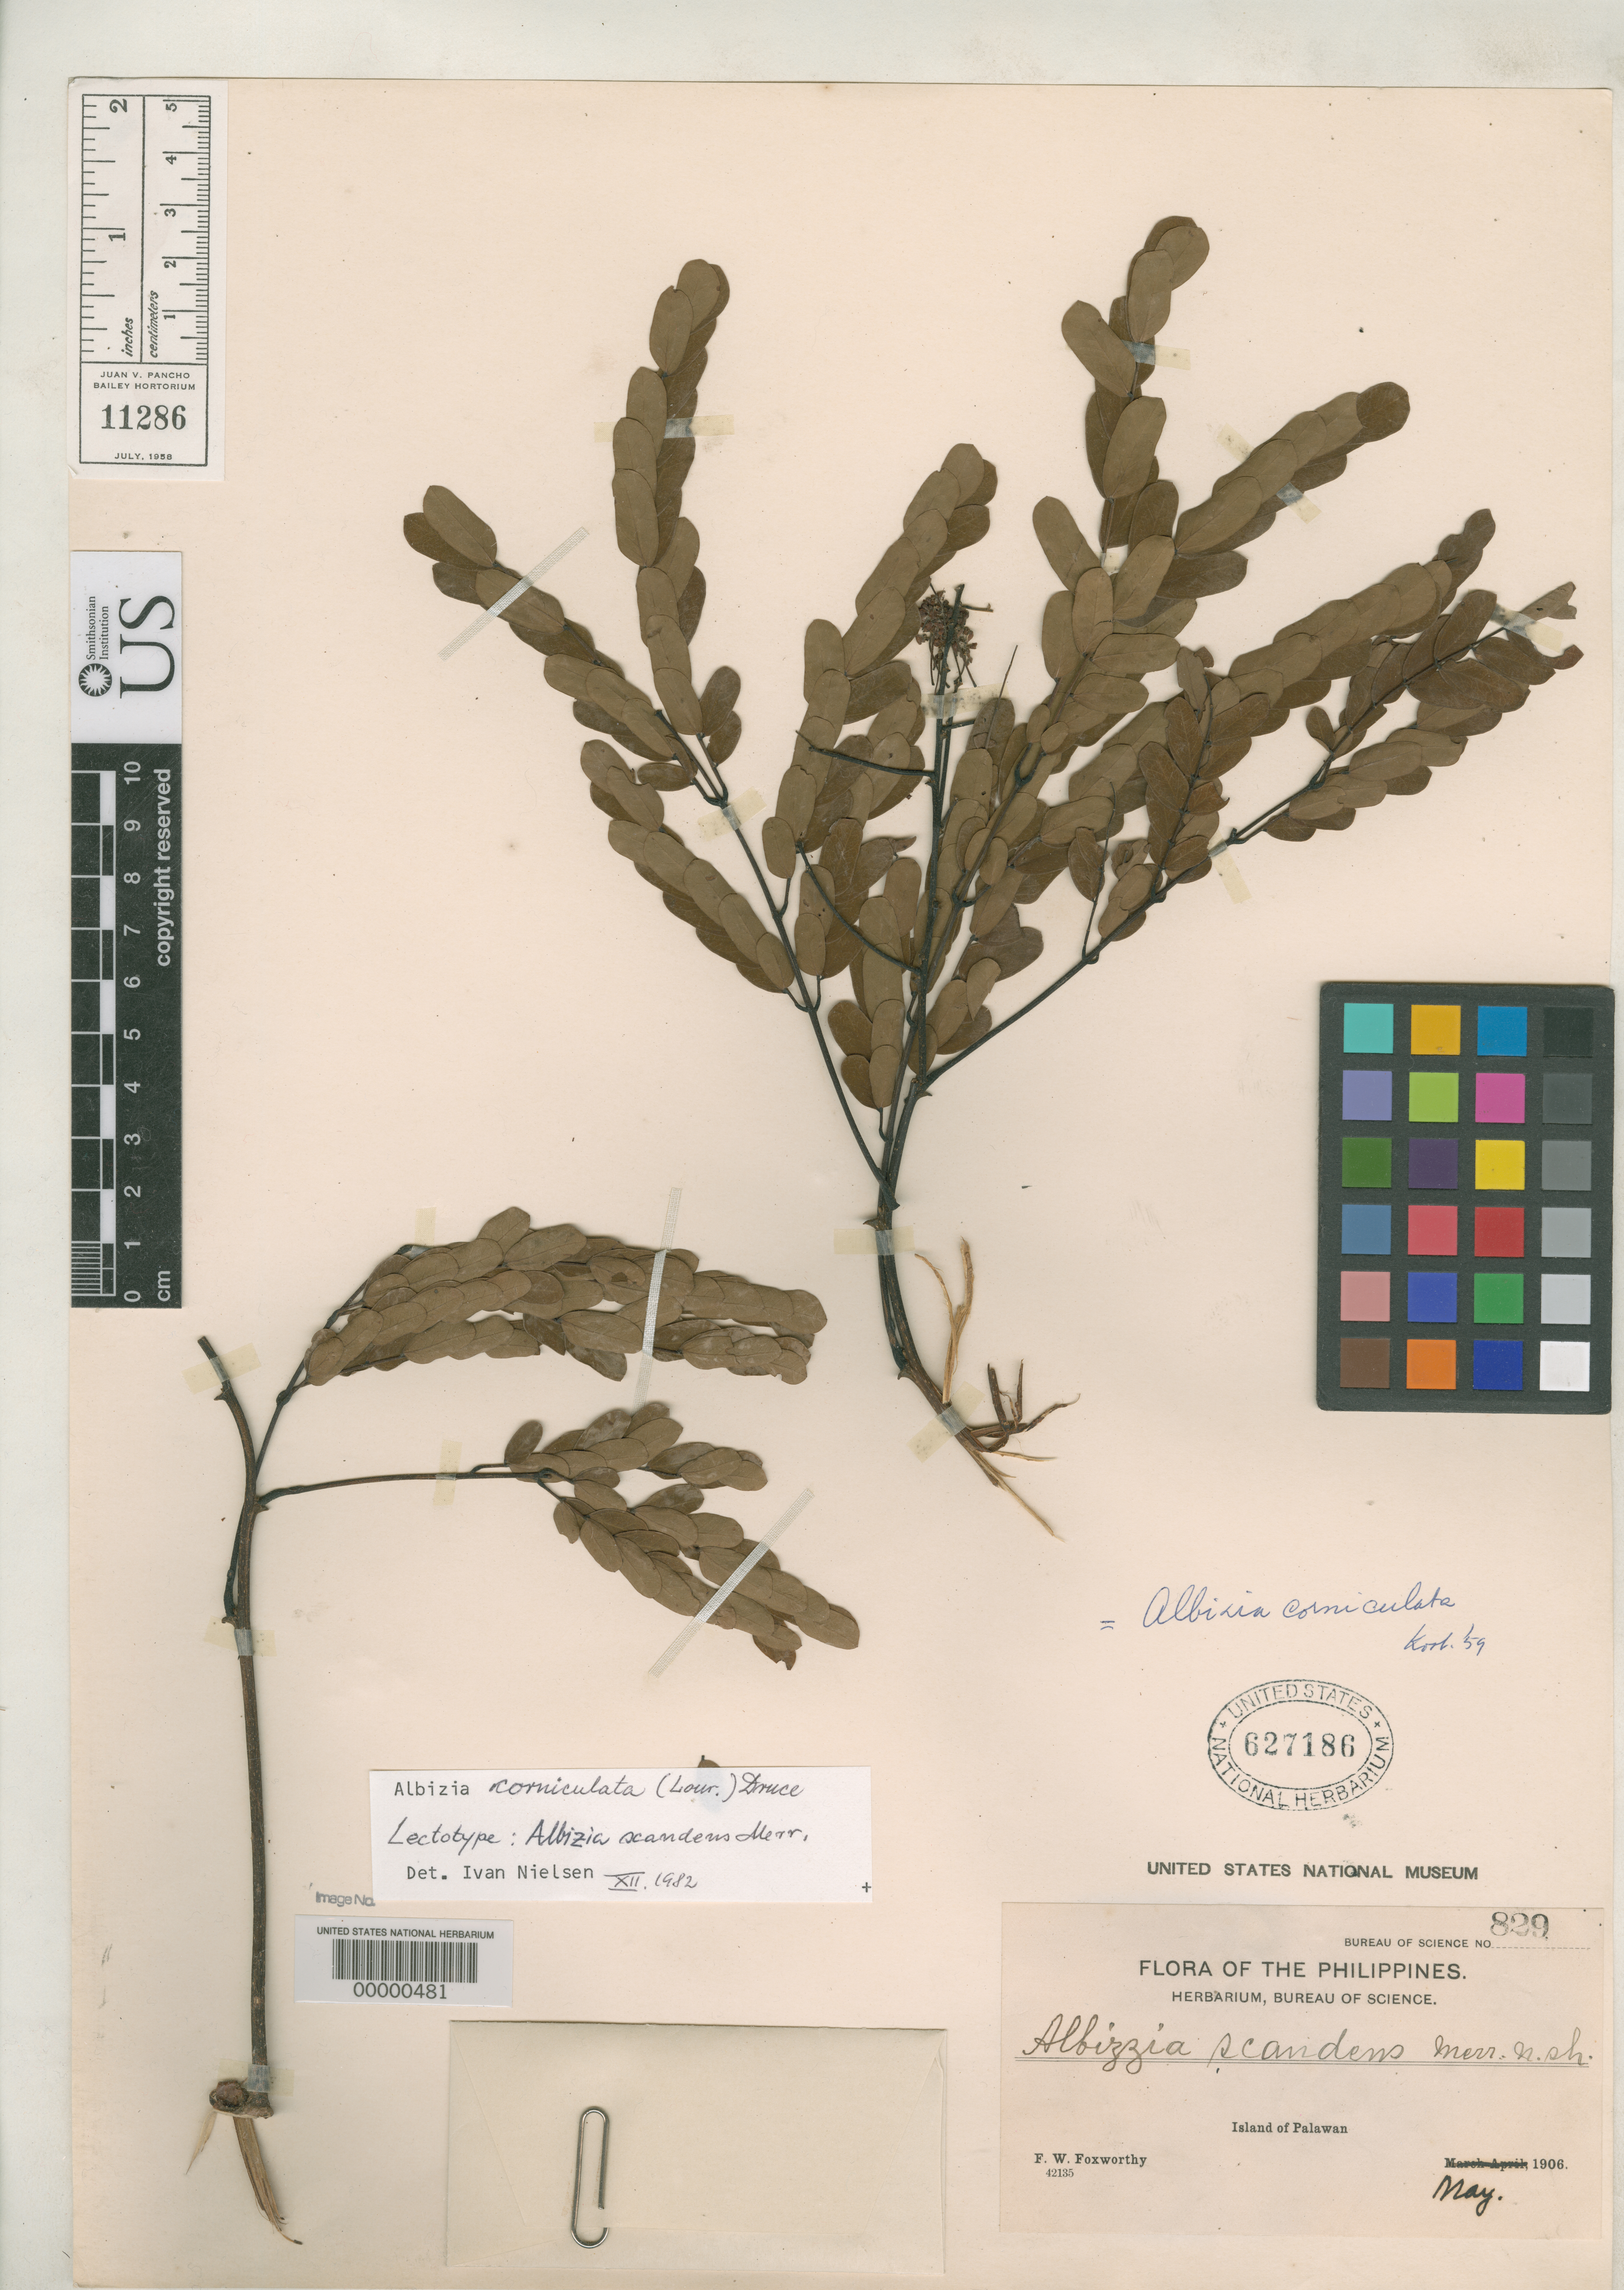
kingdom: Plantae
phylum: Tracheophyta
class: Magnoliopsida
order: Fabales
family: Fabaceae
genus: Albizia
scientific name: Albizia scandens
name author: Merr.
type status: Isotype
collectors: F. W. Foxworthy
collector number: Bur. Sci. 829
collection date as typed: May 1906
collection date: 1906-05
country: Philippines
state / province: Mimaropa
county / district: Palawan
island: Palawan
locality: Iwahig.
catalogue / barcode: US 627186